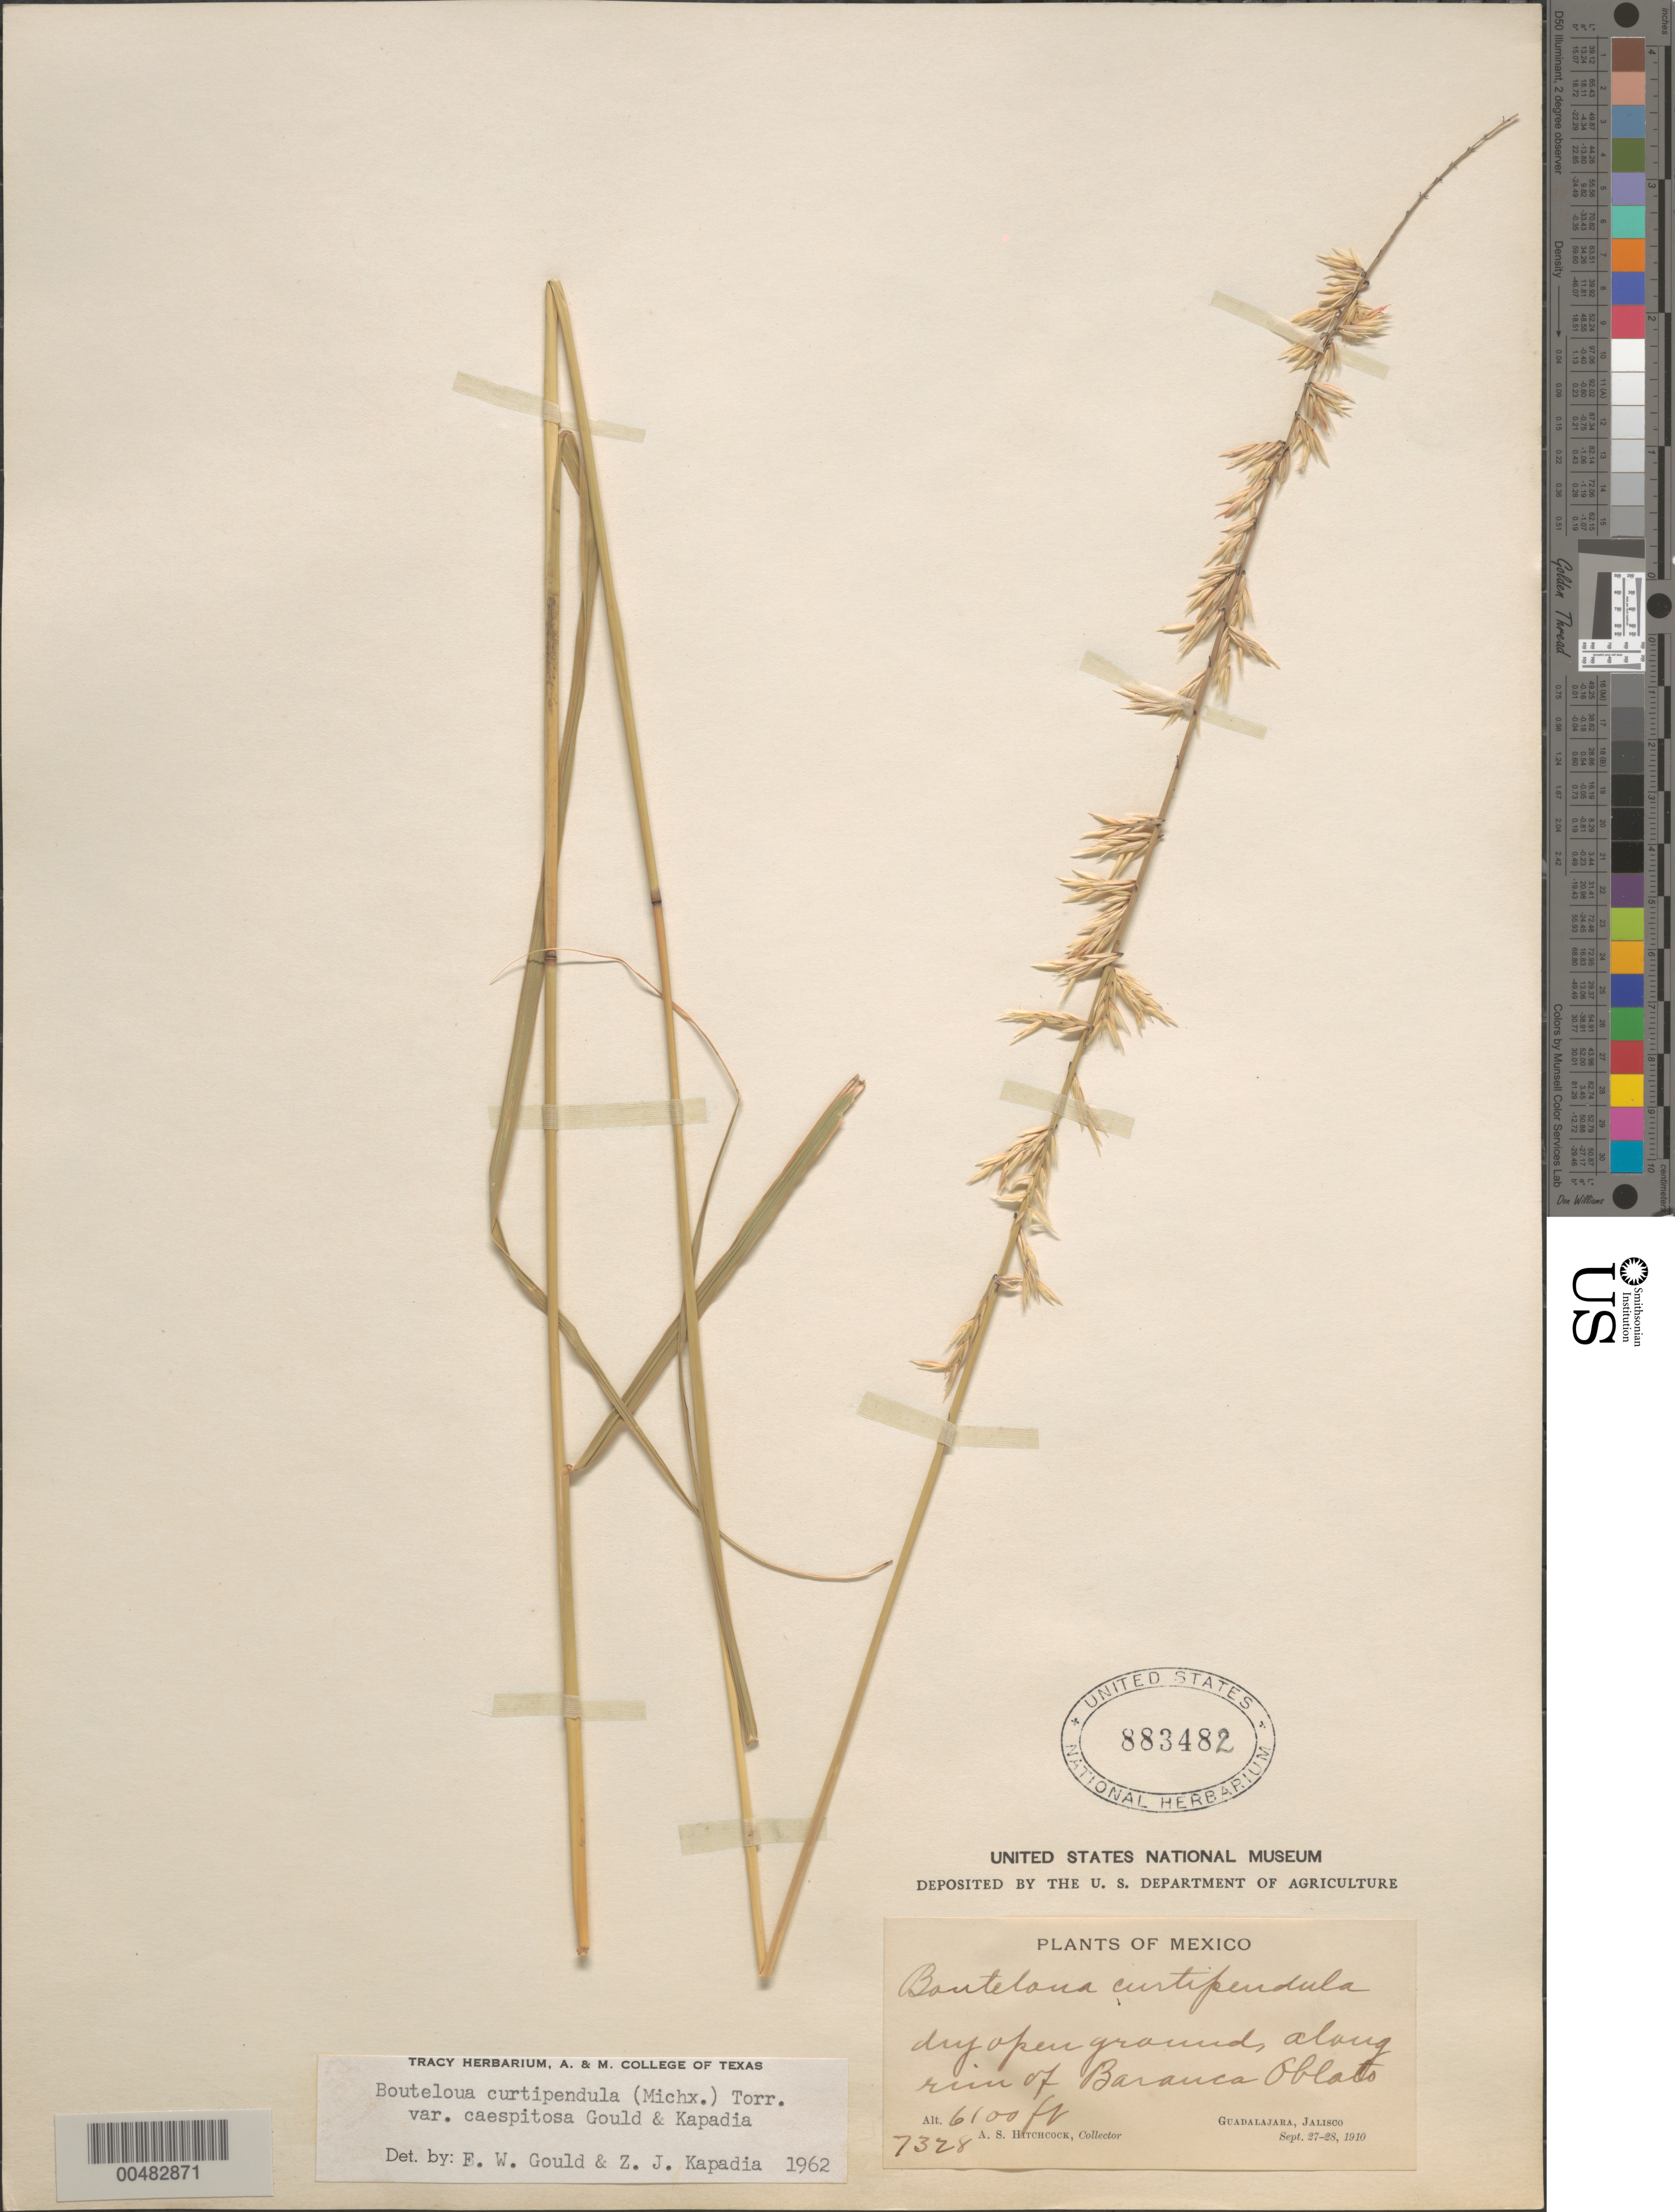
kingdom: Plantae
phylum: Tracheophyta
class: Liliopsida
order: Poales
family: Poaceae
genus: Bouteloua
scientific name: Bouteloua curtipendula var. caespitosa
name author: Gould & Kapadia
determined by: Gould, F. W.; Kapadia, Zarir J.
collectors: A. S. Hitchcock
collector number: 7328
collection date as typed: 27 Sep 1910 to 28 Sep 1910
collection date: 1910-09-27/1910-09-28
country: Mexico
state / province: Jalisco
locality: Guadalajara, along rim of Baranca Oblato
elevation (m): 1859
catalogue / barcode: US 883482